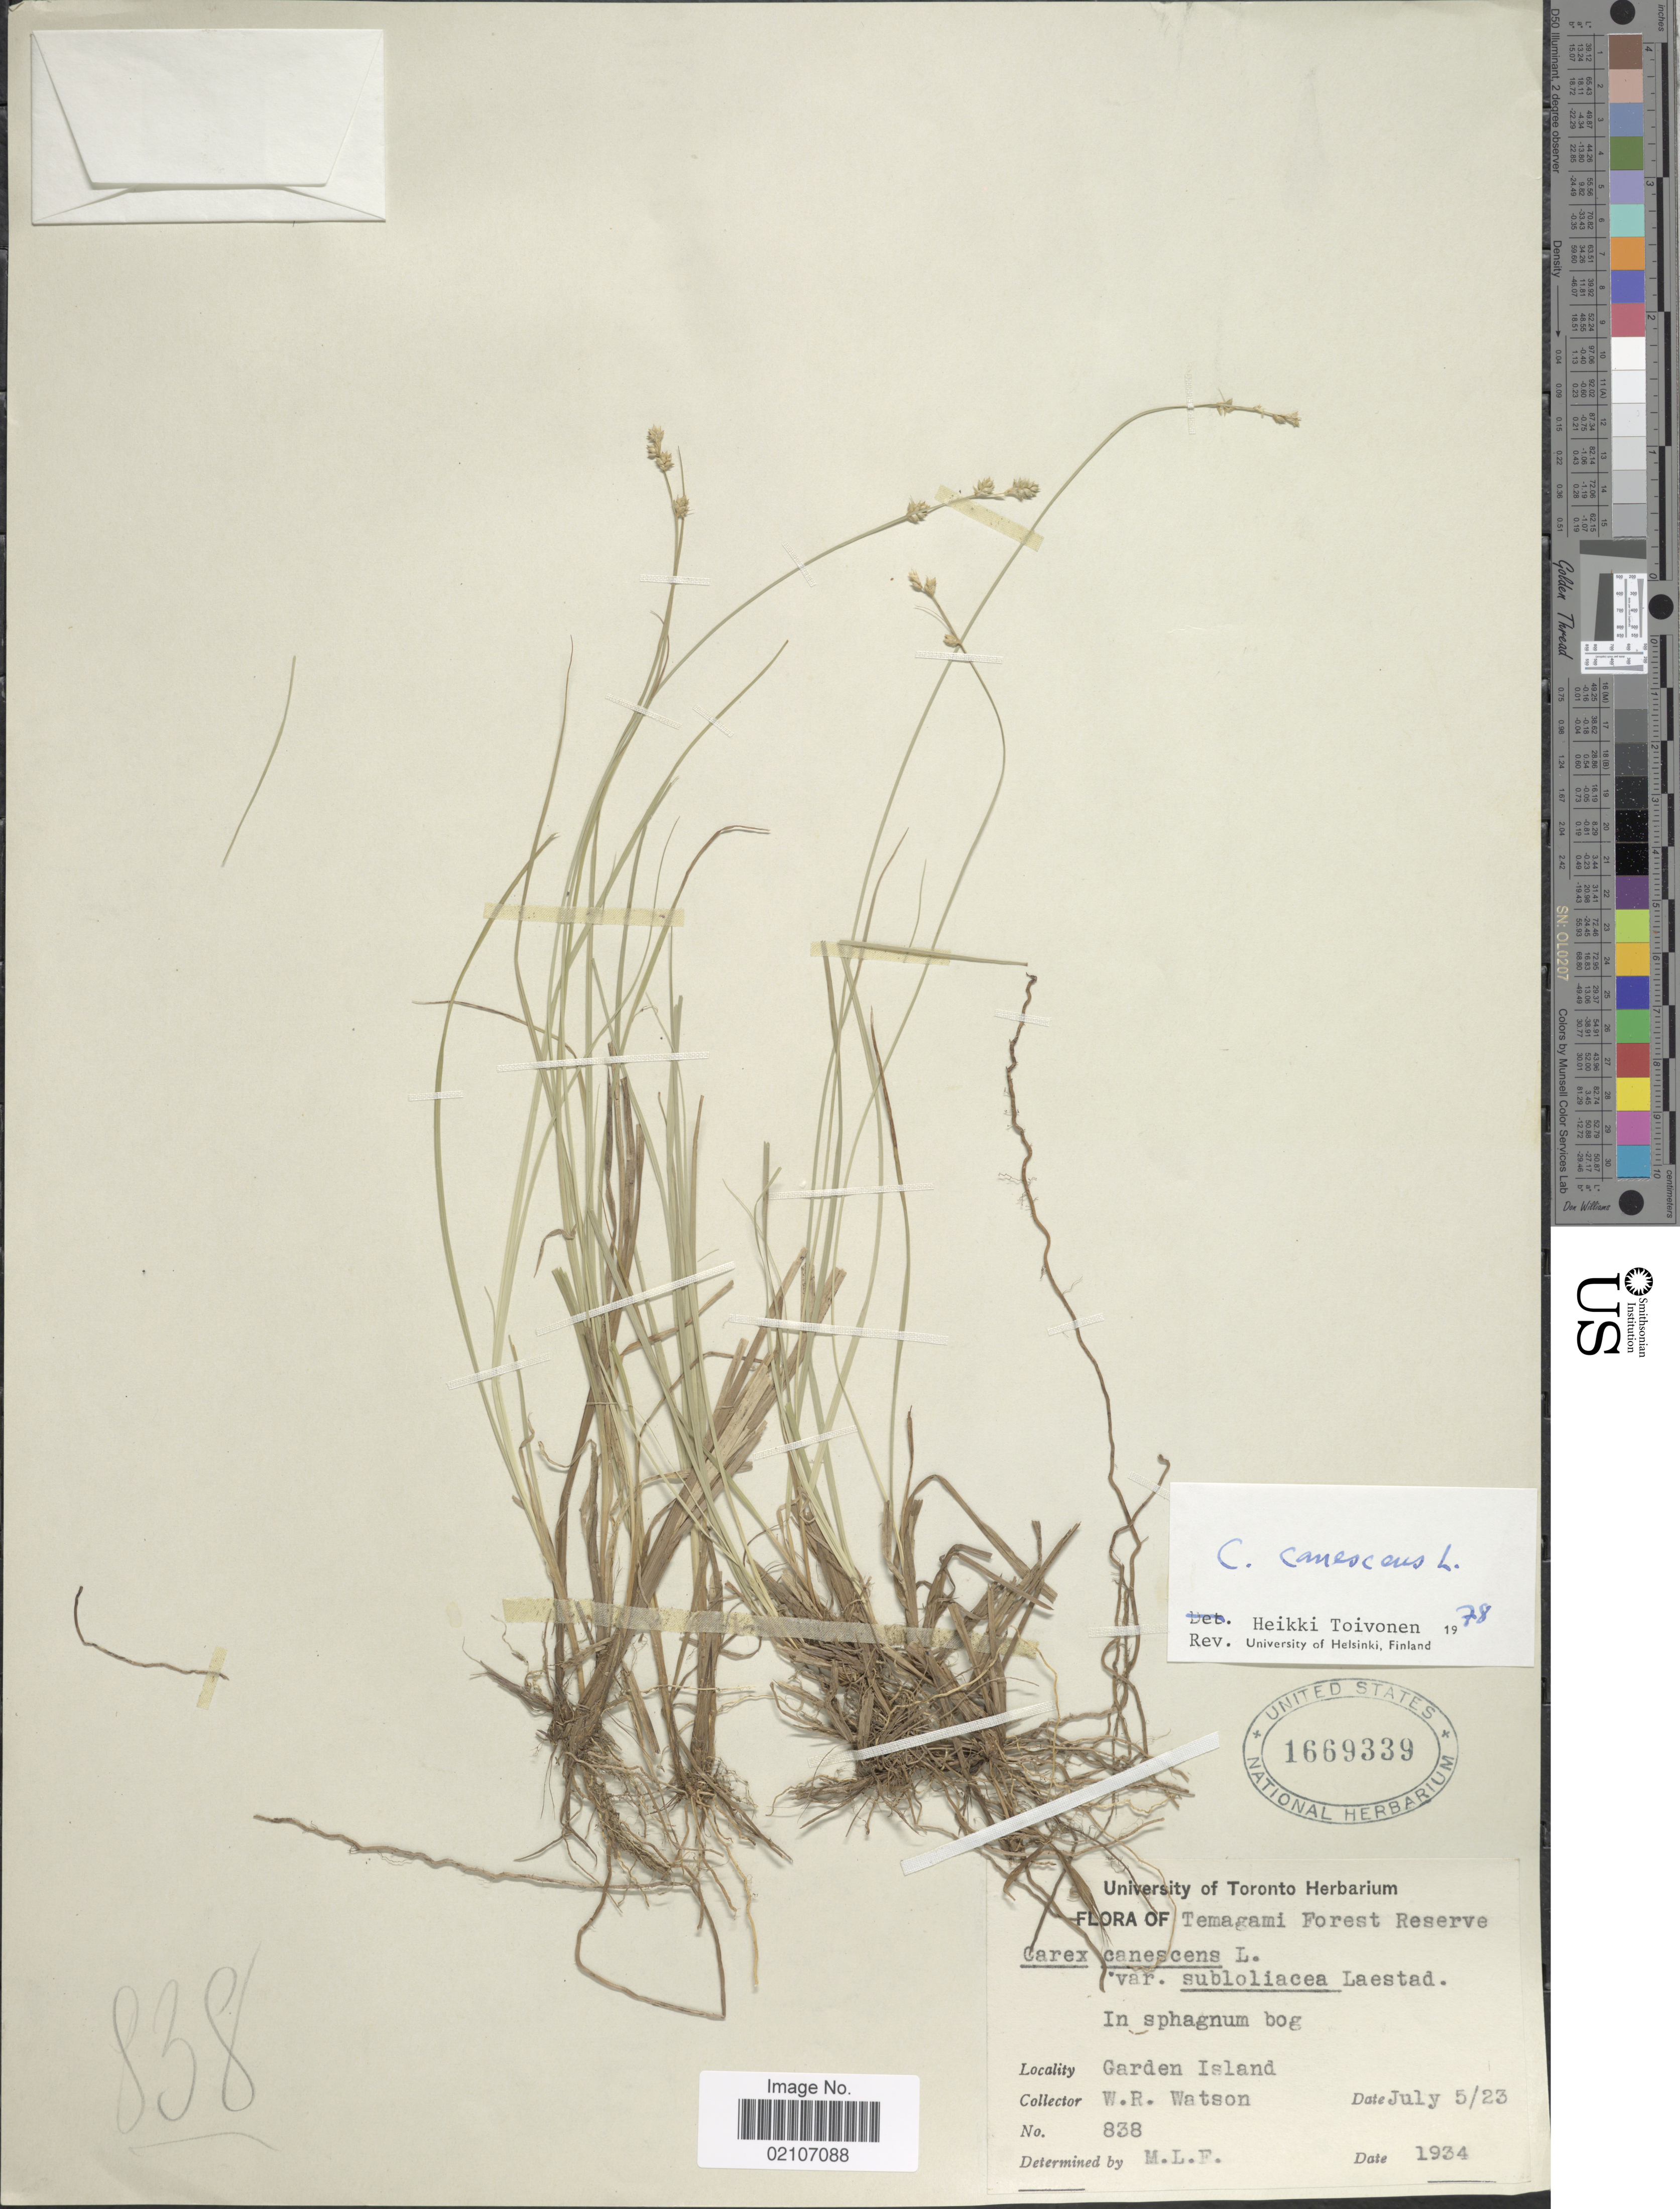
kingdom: Plantae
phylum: Tracheophyta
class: Liliopsida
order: Poales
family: Cyperaceae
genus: Carex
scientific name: Carex canescens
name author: L.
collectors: W. R. Watson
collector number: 838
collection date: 1923-07-05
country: Canada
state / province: Ontario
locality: Temagami Forest Reserve, Garden Island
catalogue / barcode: US 1669339